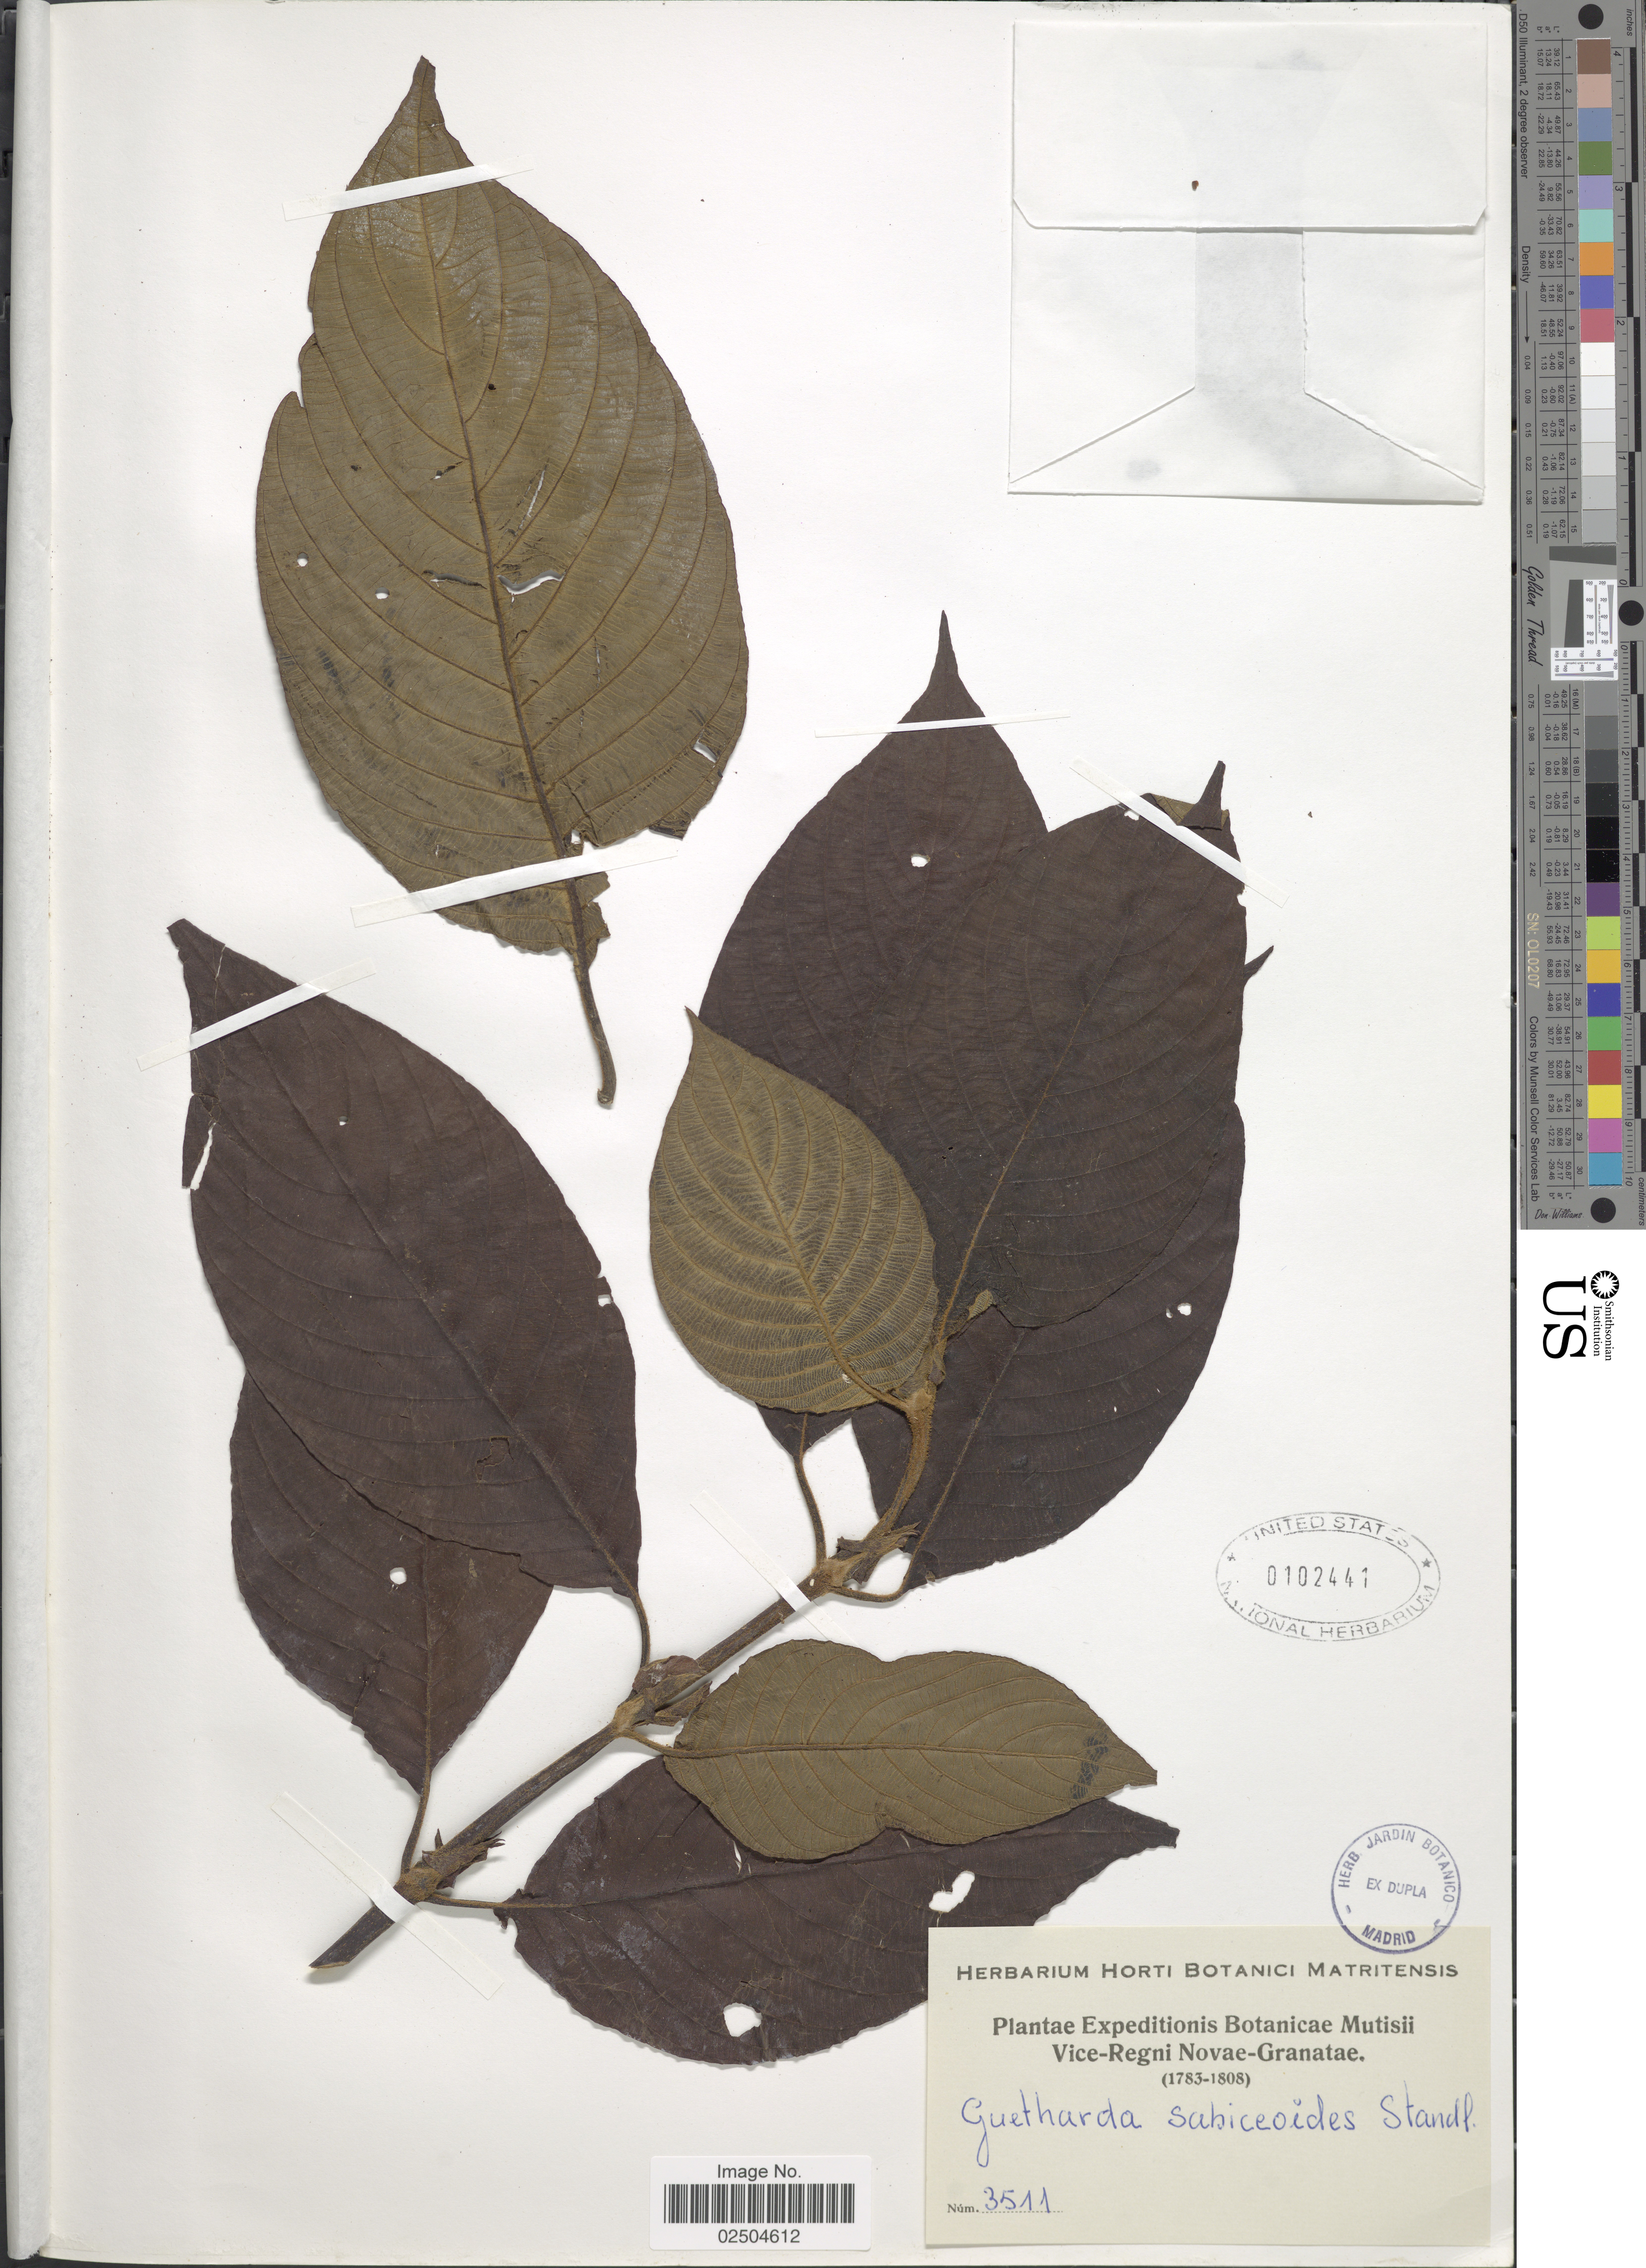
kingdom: Plantae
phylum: Tracheophyta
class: Magnoliopsida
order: Gentianales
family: Rubiaceae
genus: Guettarda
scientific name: Guettarda sabiceoides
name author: Standl.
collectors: Expeditions Botanicae Mutisii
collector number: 3511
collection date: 1783/1808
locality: Vice-Regni Novae-Granatae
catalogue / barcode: US 102441